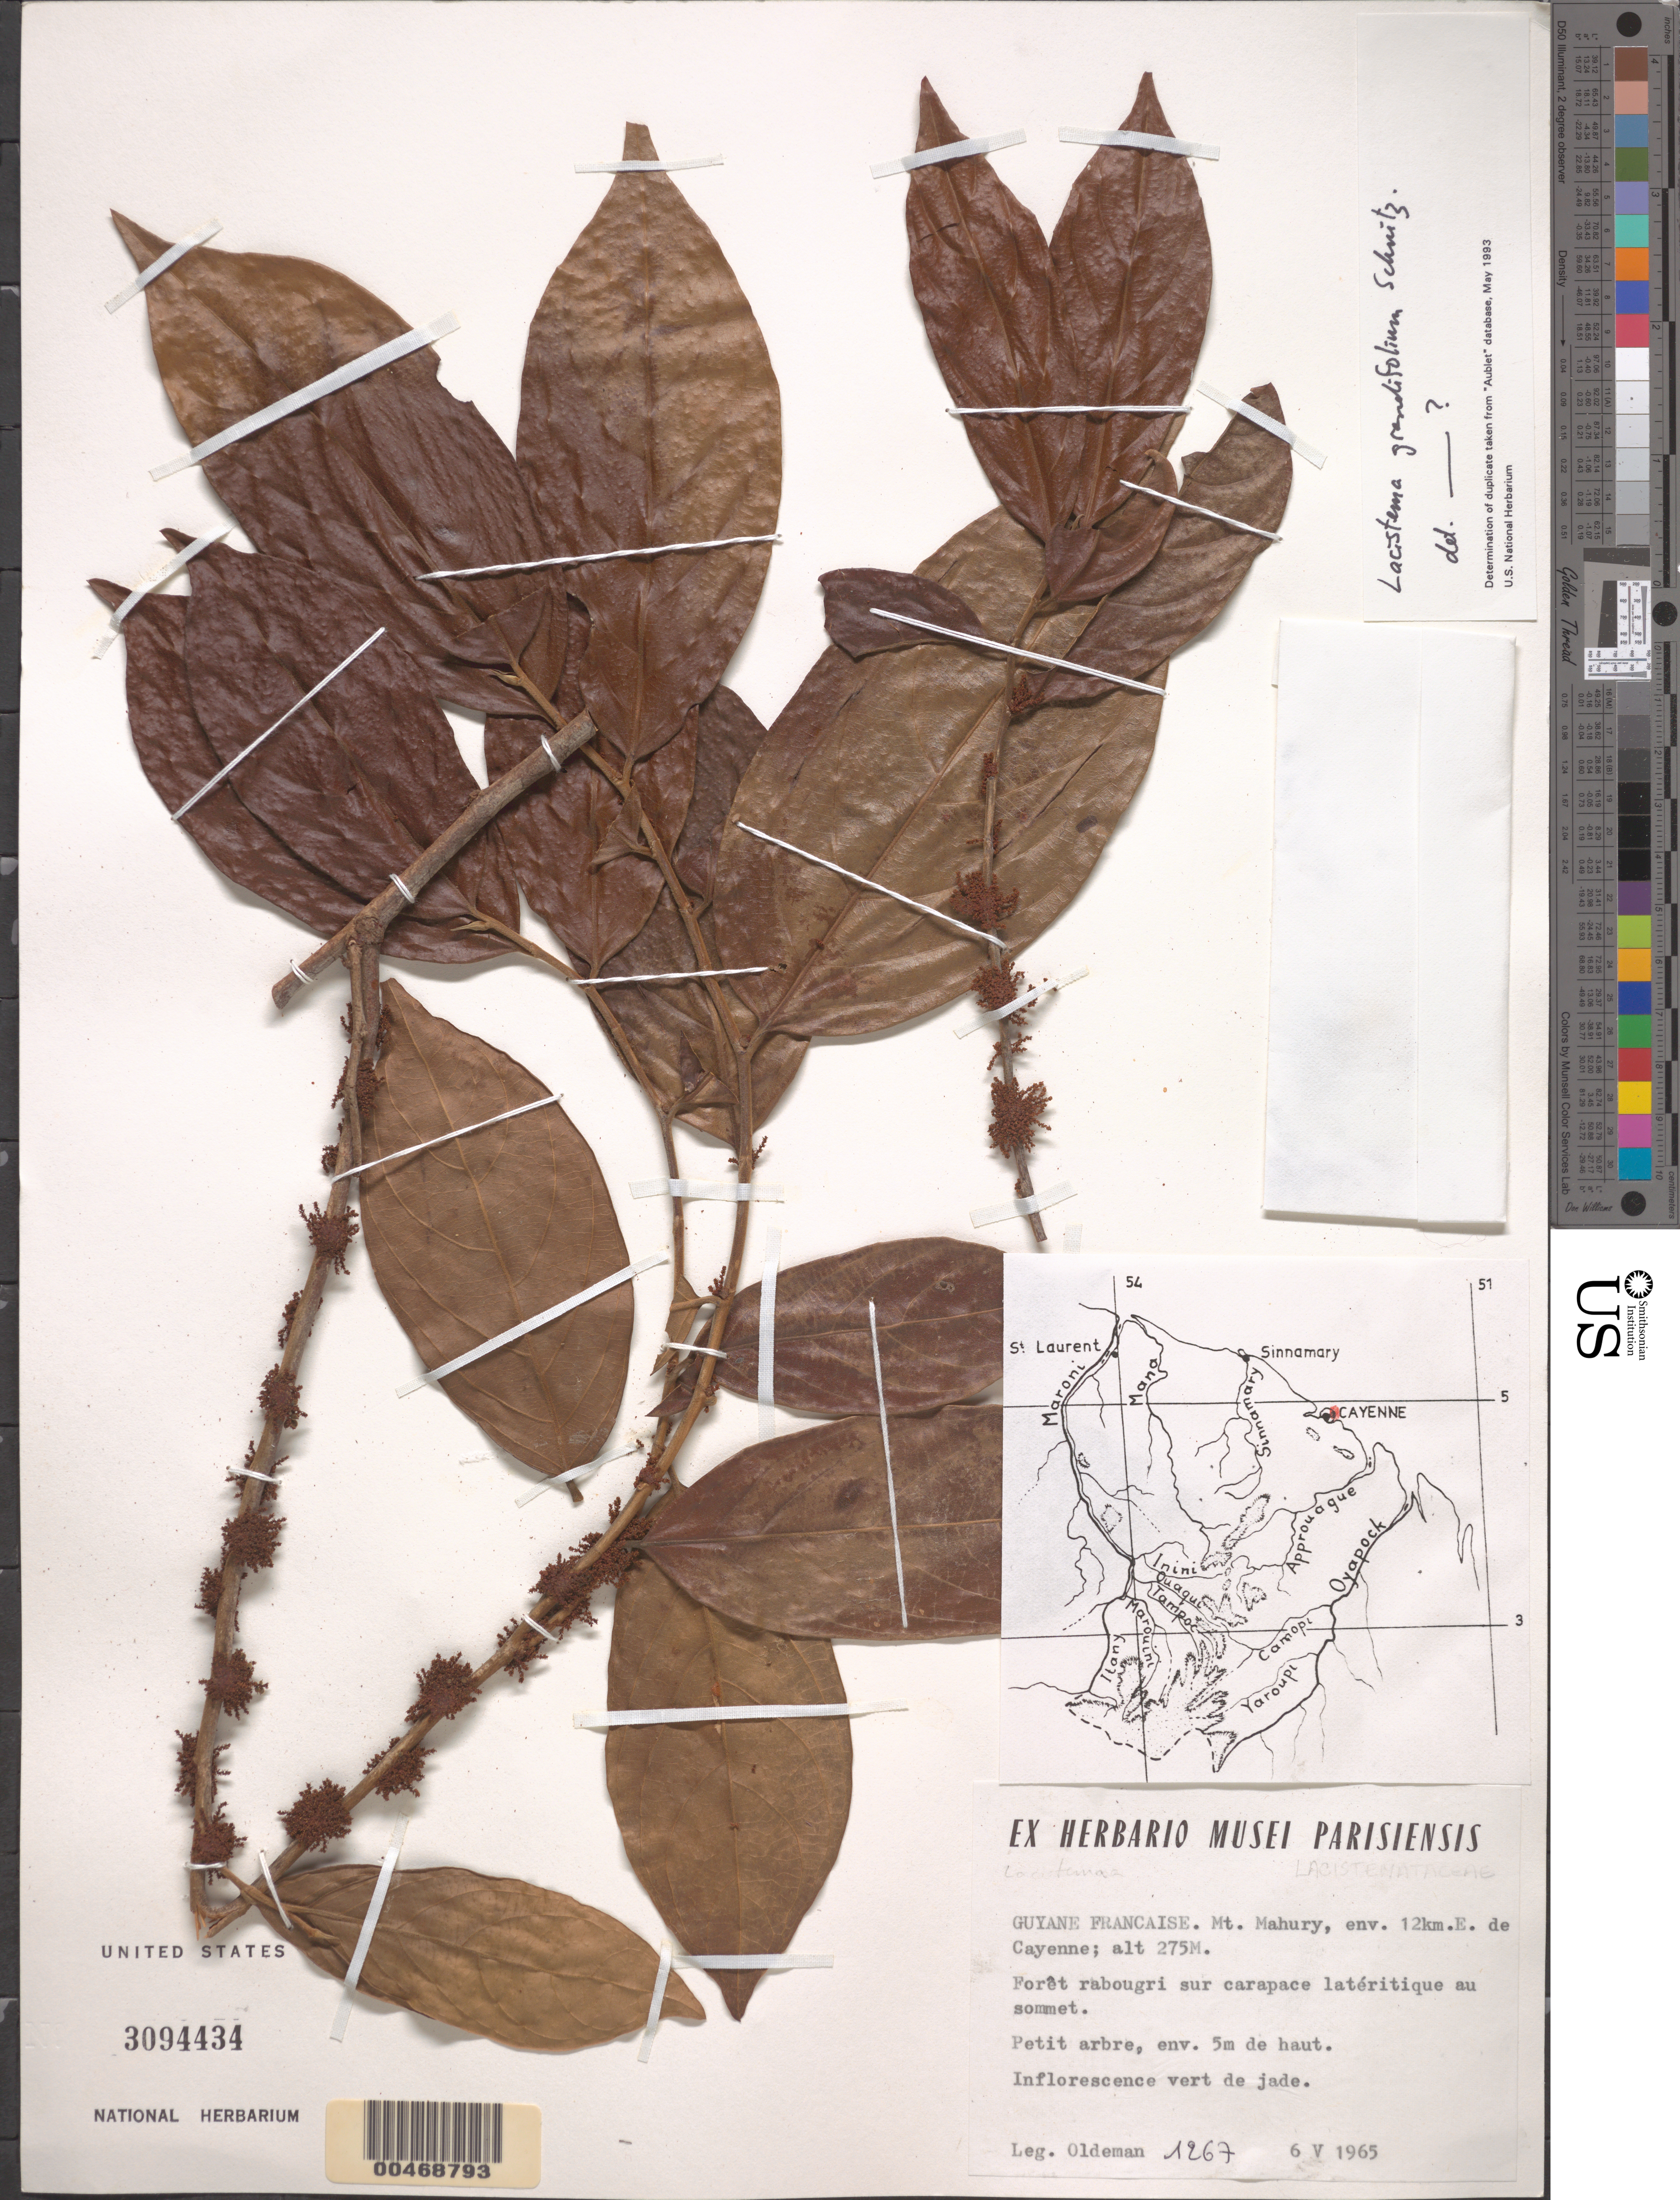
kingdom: Plantae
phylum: Tracheophyta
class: Magnoliopsida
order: Malpighiales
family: Lacistemataceae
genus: Lacistema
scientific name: Lacistema grandifolium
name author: Schnizl.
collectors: R. Oldeman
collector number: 1267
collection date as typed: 6-May-65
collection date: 1965-05-06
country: French Guiana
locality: Montagne de Mahury, Ile de Cayenne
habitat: Stunted forest on lateritic carapace at summit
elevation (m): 275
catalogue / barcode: US 3094434